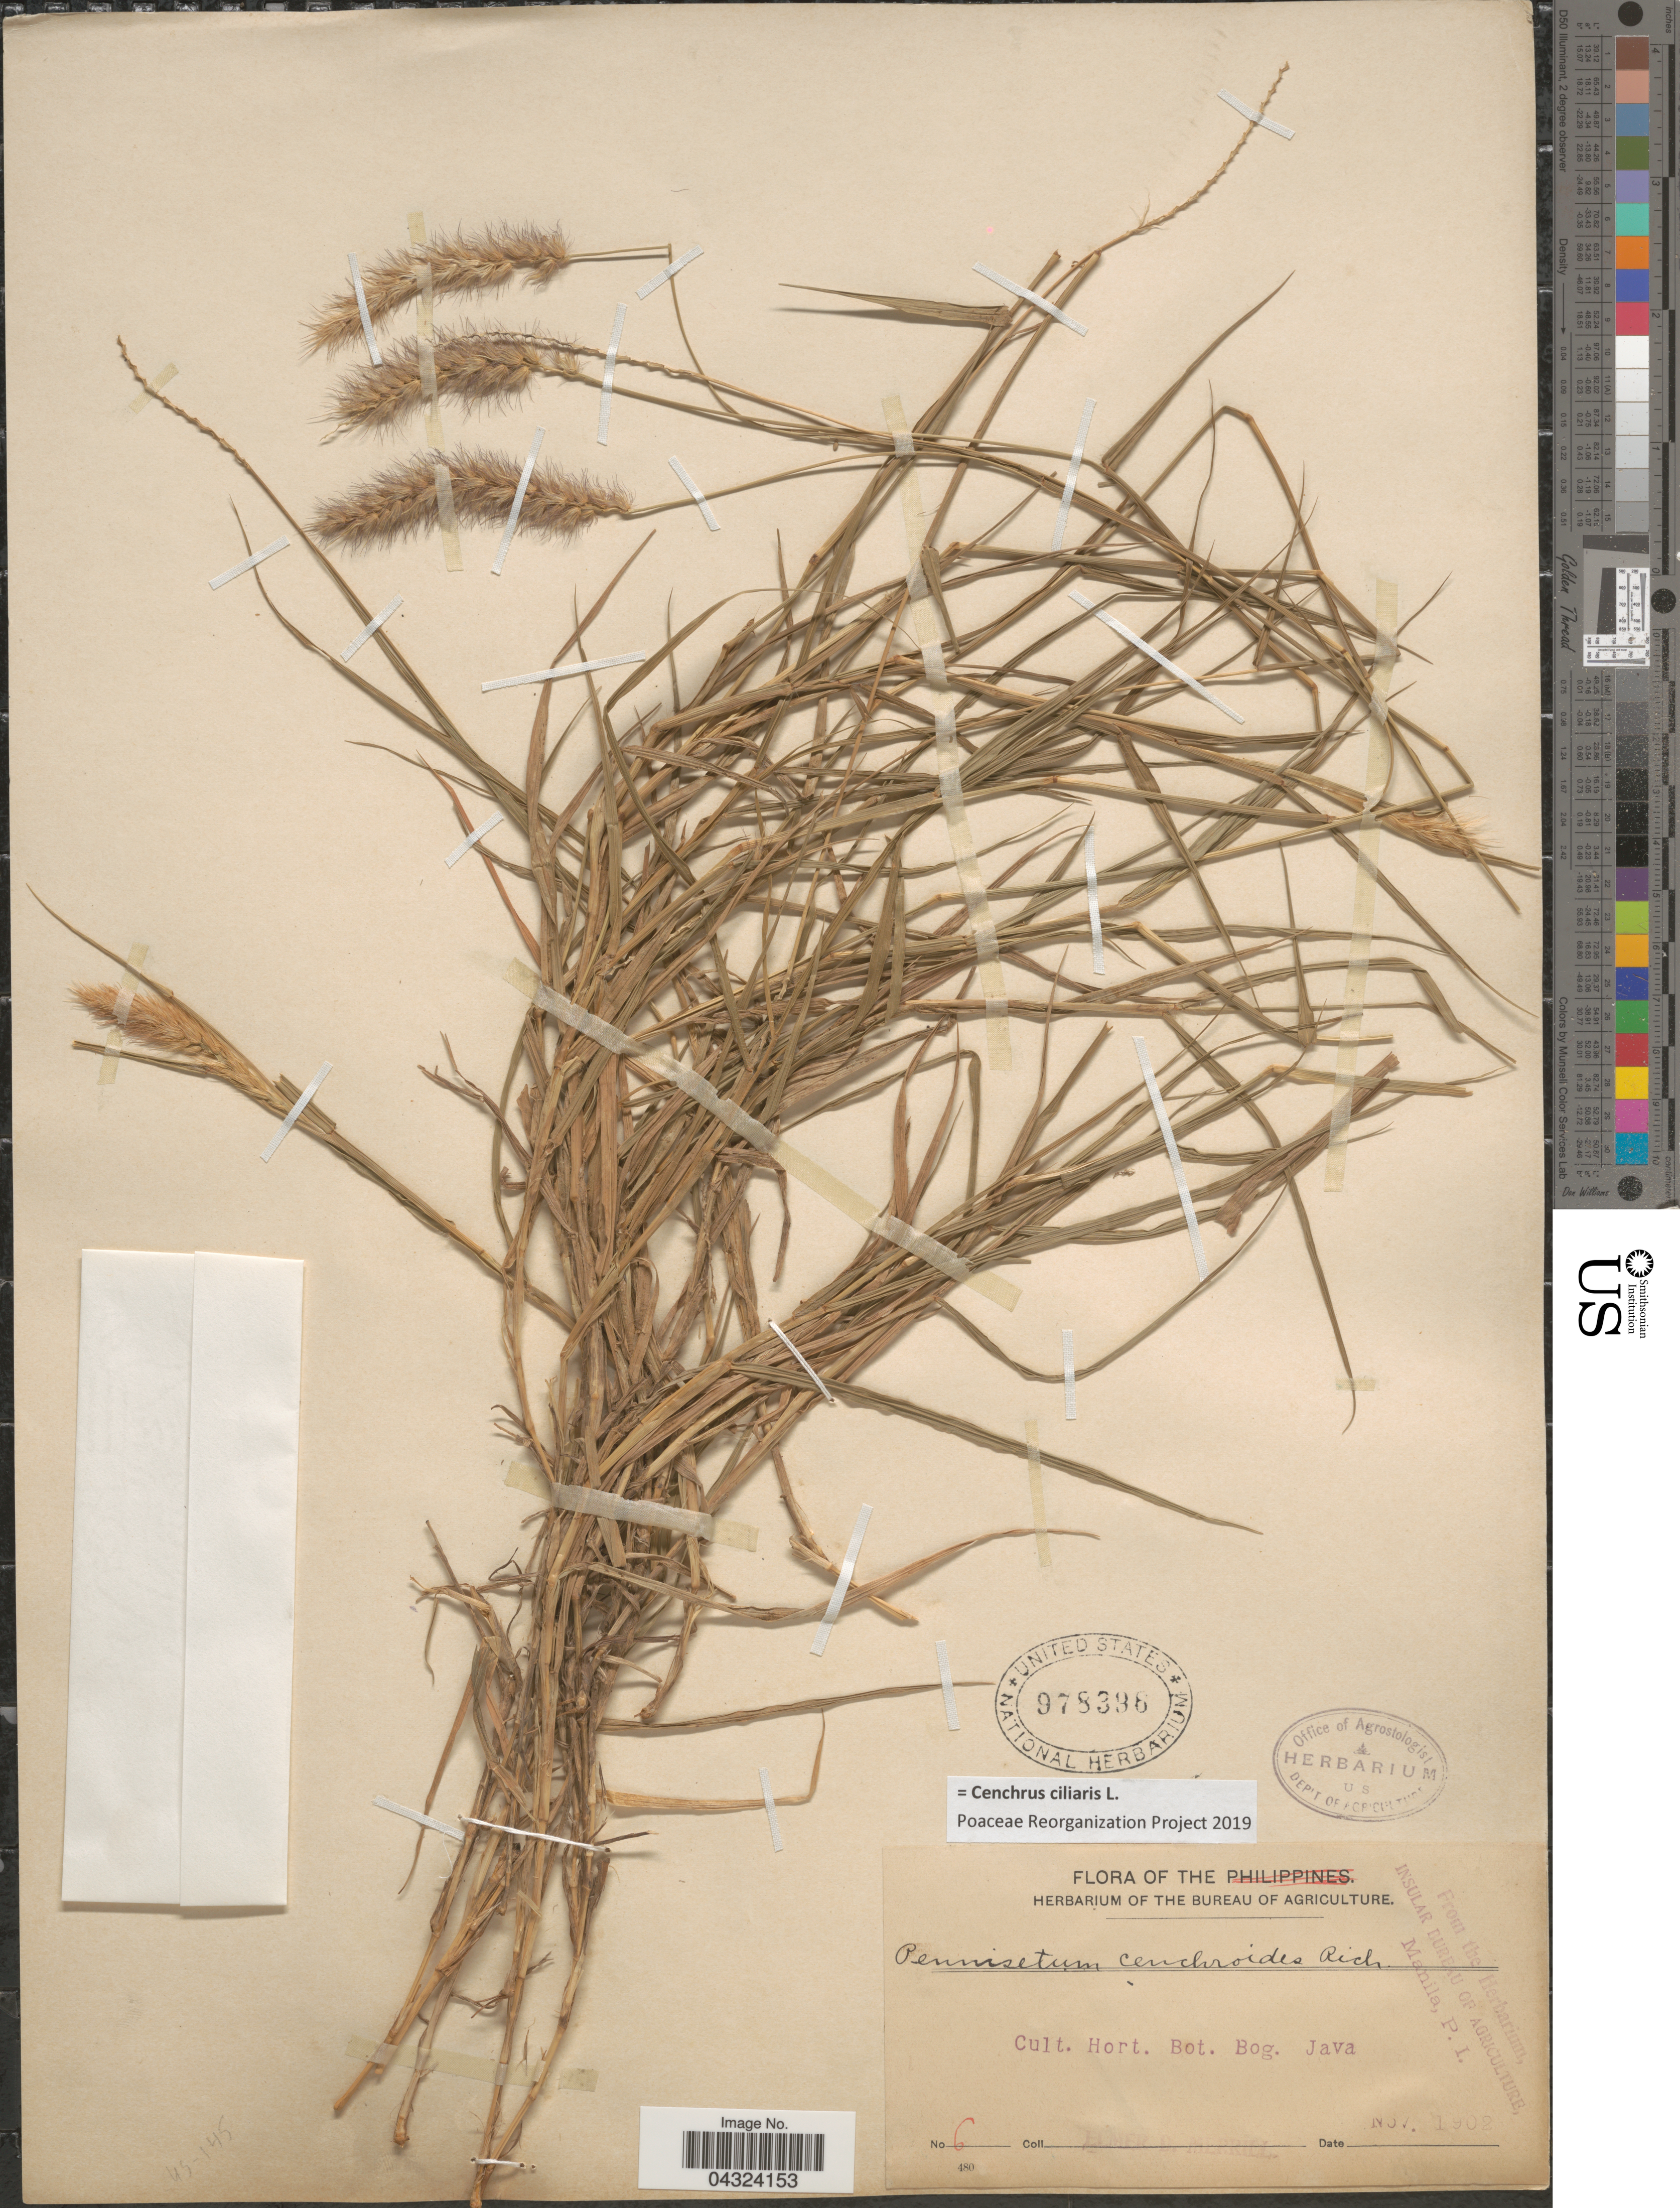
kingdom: Plantae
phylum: Tracheophyta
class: Liliopsida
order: Poales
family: Poaceae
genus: Cenchrus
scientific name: Cenchrus ciliaris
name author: L.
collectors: ex herb. F. Lamson Scribner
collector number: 6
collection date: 1902-11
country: Indonesia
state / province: Java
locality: Cult. Hort. Bot. Bog.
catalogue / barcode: US 978396